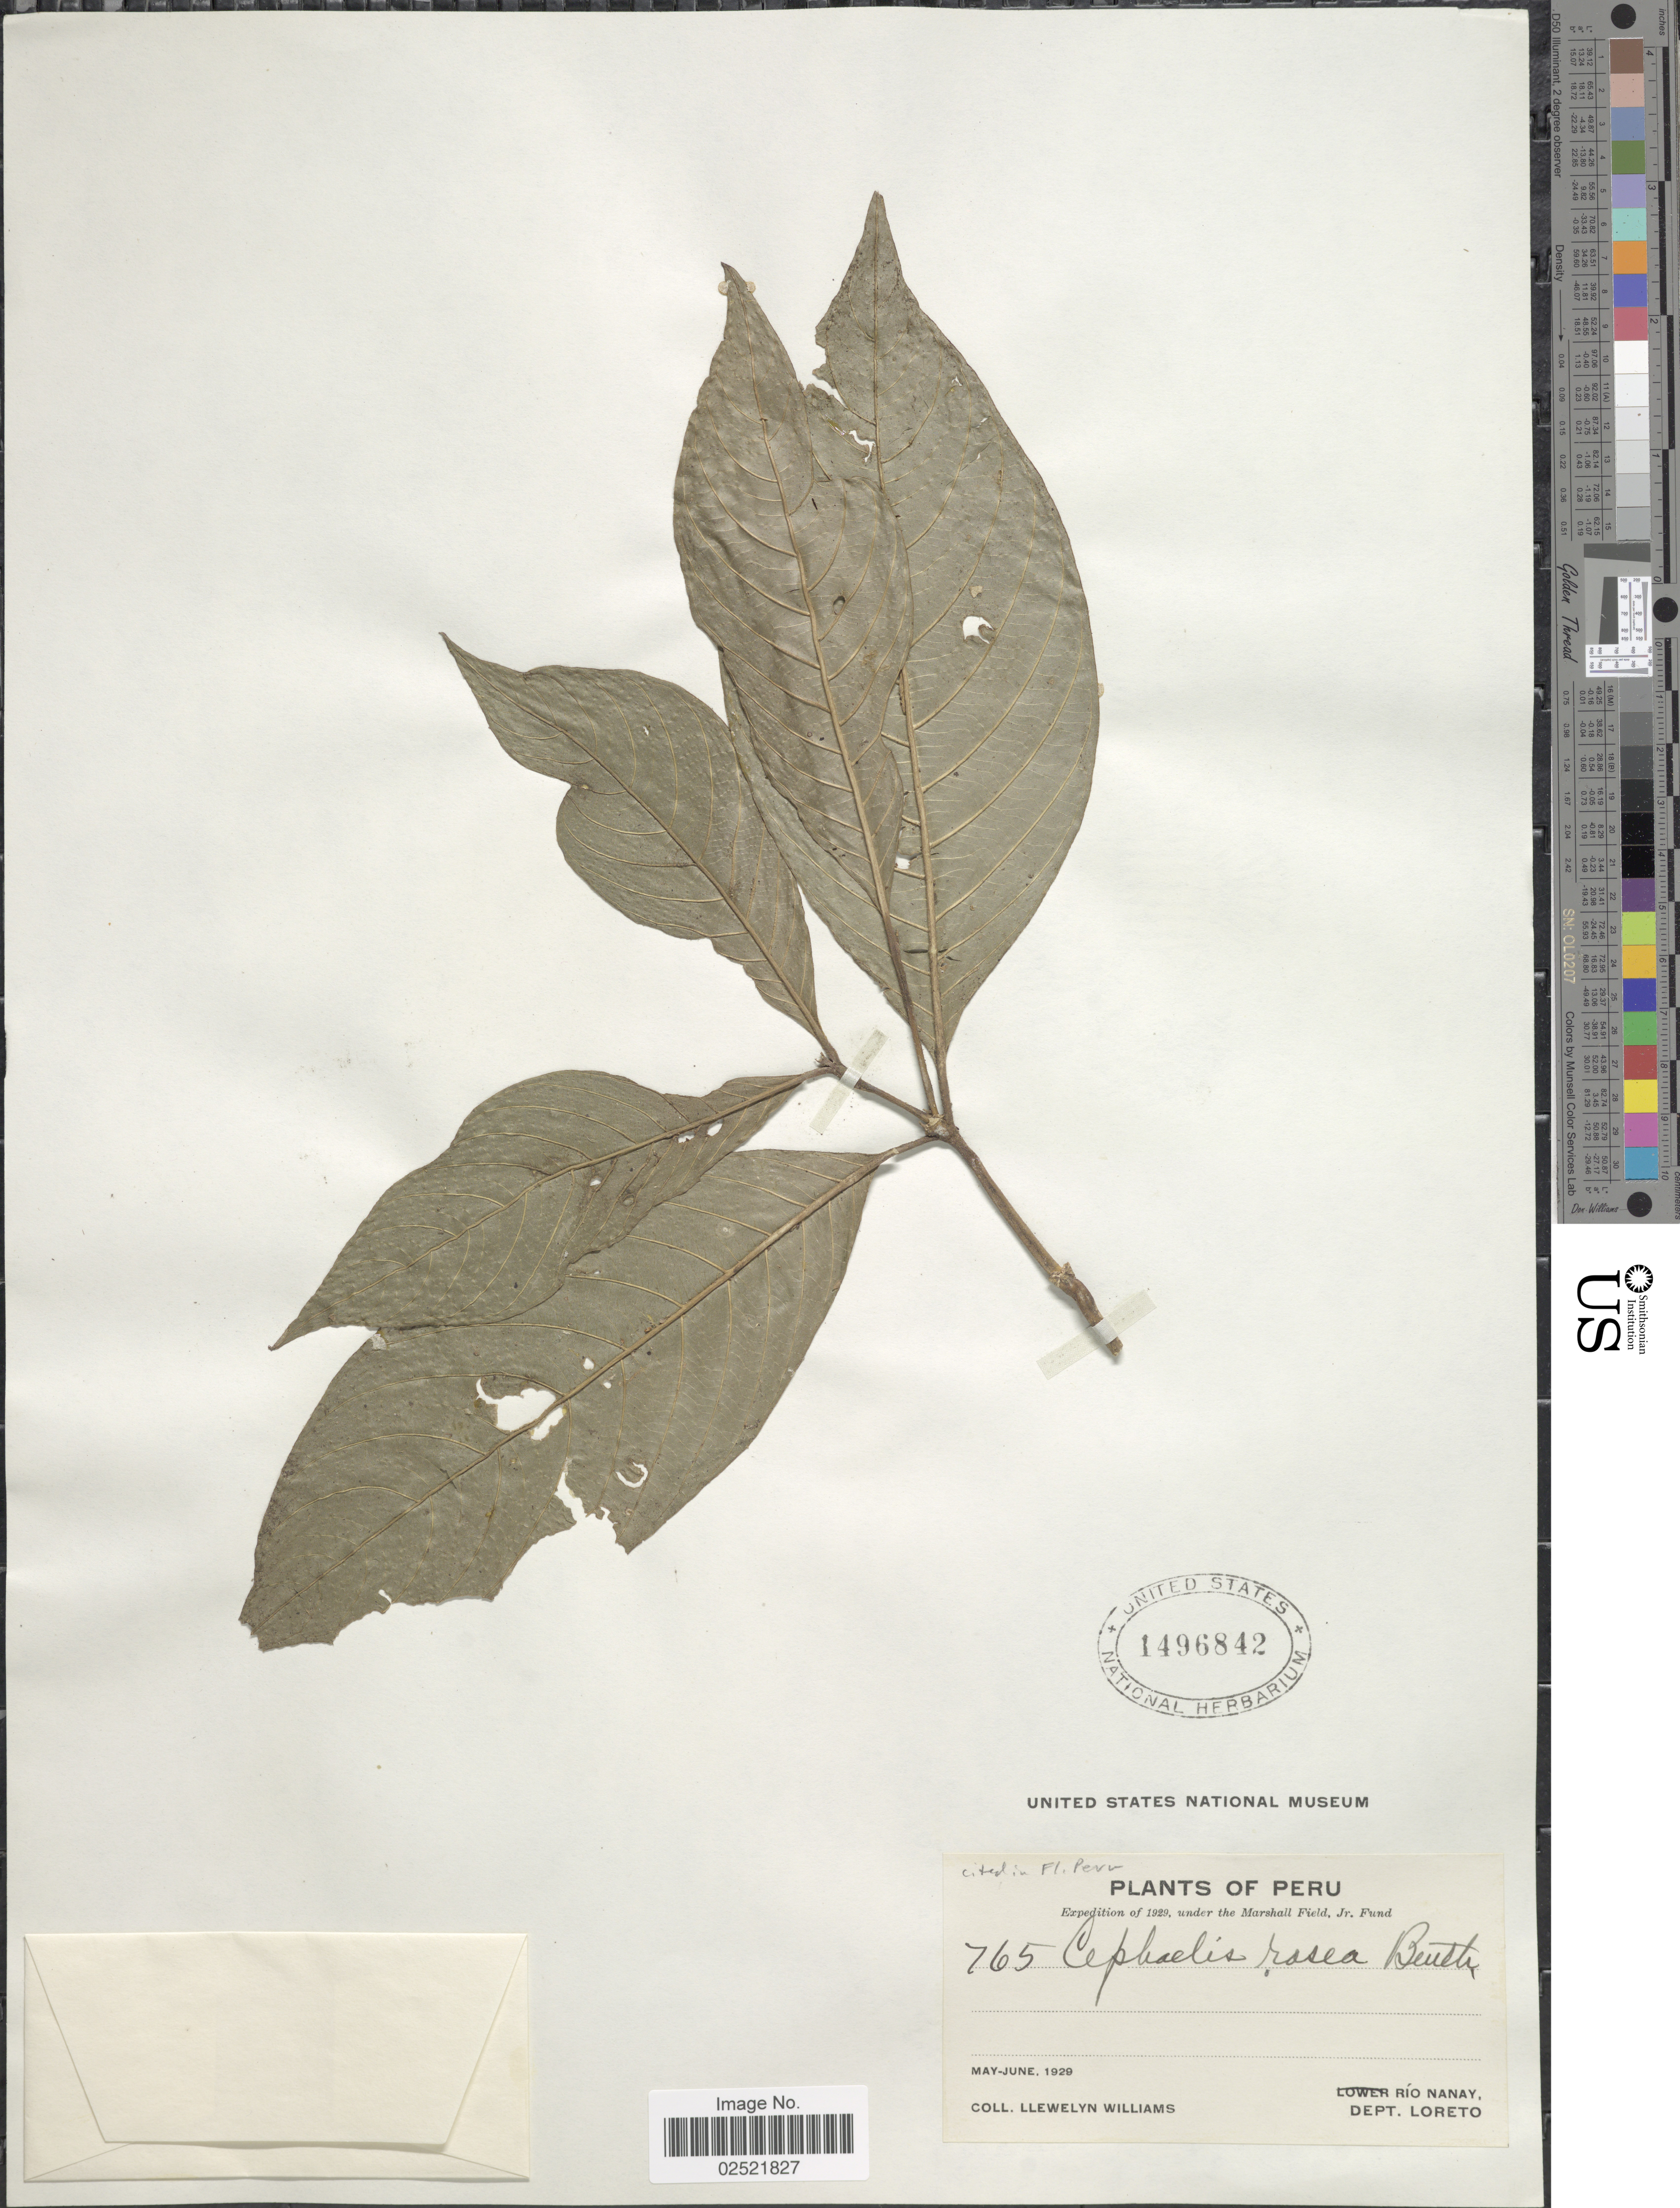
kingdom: Plantae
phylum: Tracheophyta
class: Magnoliopsida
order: Gentianales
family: Rubiaceae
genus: Psychotria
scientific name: Psychotria rosea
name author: (Benth.) Müll. Arg.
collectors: Ll. Williams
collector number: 765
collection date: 1929-05/1929-06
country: Peru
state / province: Loreto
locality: Rio Nanay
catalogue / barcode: US 1496842